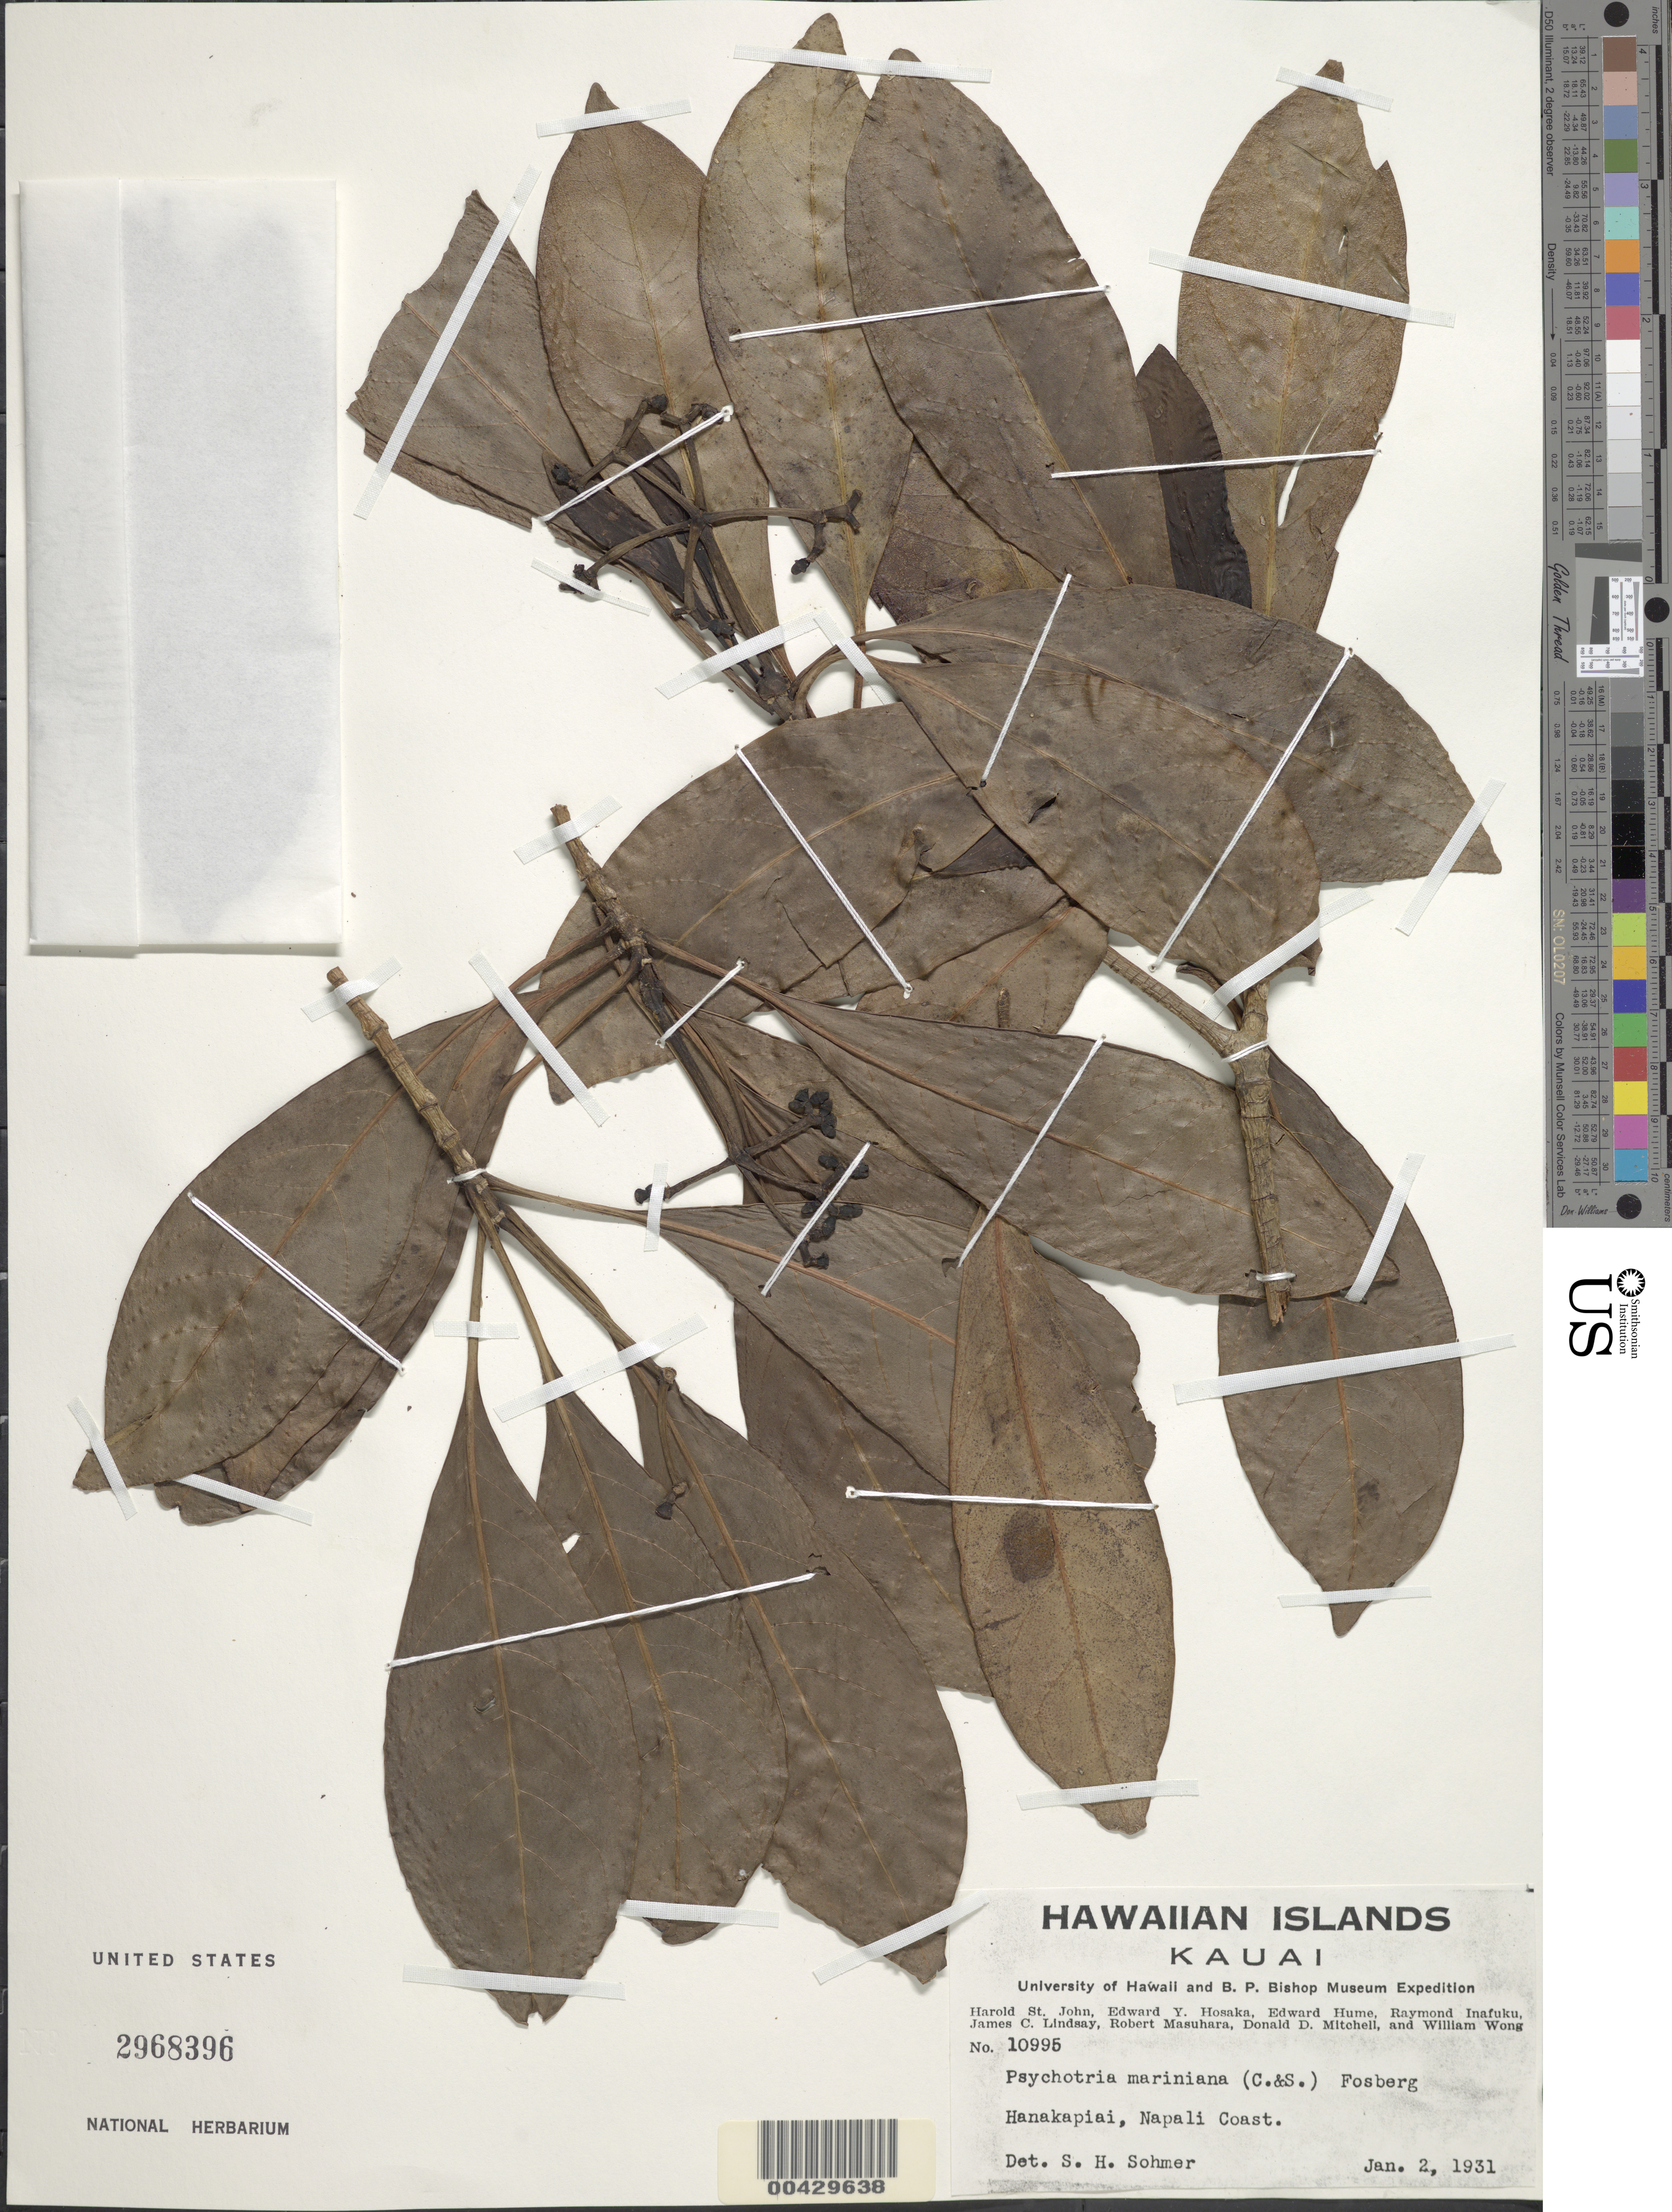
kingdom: Plantae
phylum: Tracheophyta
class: Magnoliopsida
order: Gentianales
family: Rubiaceae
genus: Psychotria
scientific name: Psychotria mariniana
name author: (Cham. & Schltdl.) Fosberg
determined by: Sohmer, S. H.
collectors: H. St. John, Hosaka, E. P. Hume, Inafuku, Lindsay, Masuhara & P. Y. Wong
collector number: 10995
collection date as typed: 2 Jan 1931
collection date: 1931-01-02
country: United States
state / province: Hawaii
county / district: Kauai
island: Kaua'i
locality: Hanakapiai, Napali Coast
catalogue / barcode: US 2968396